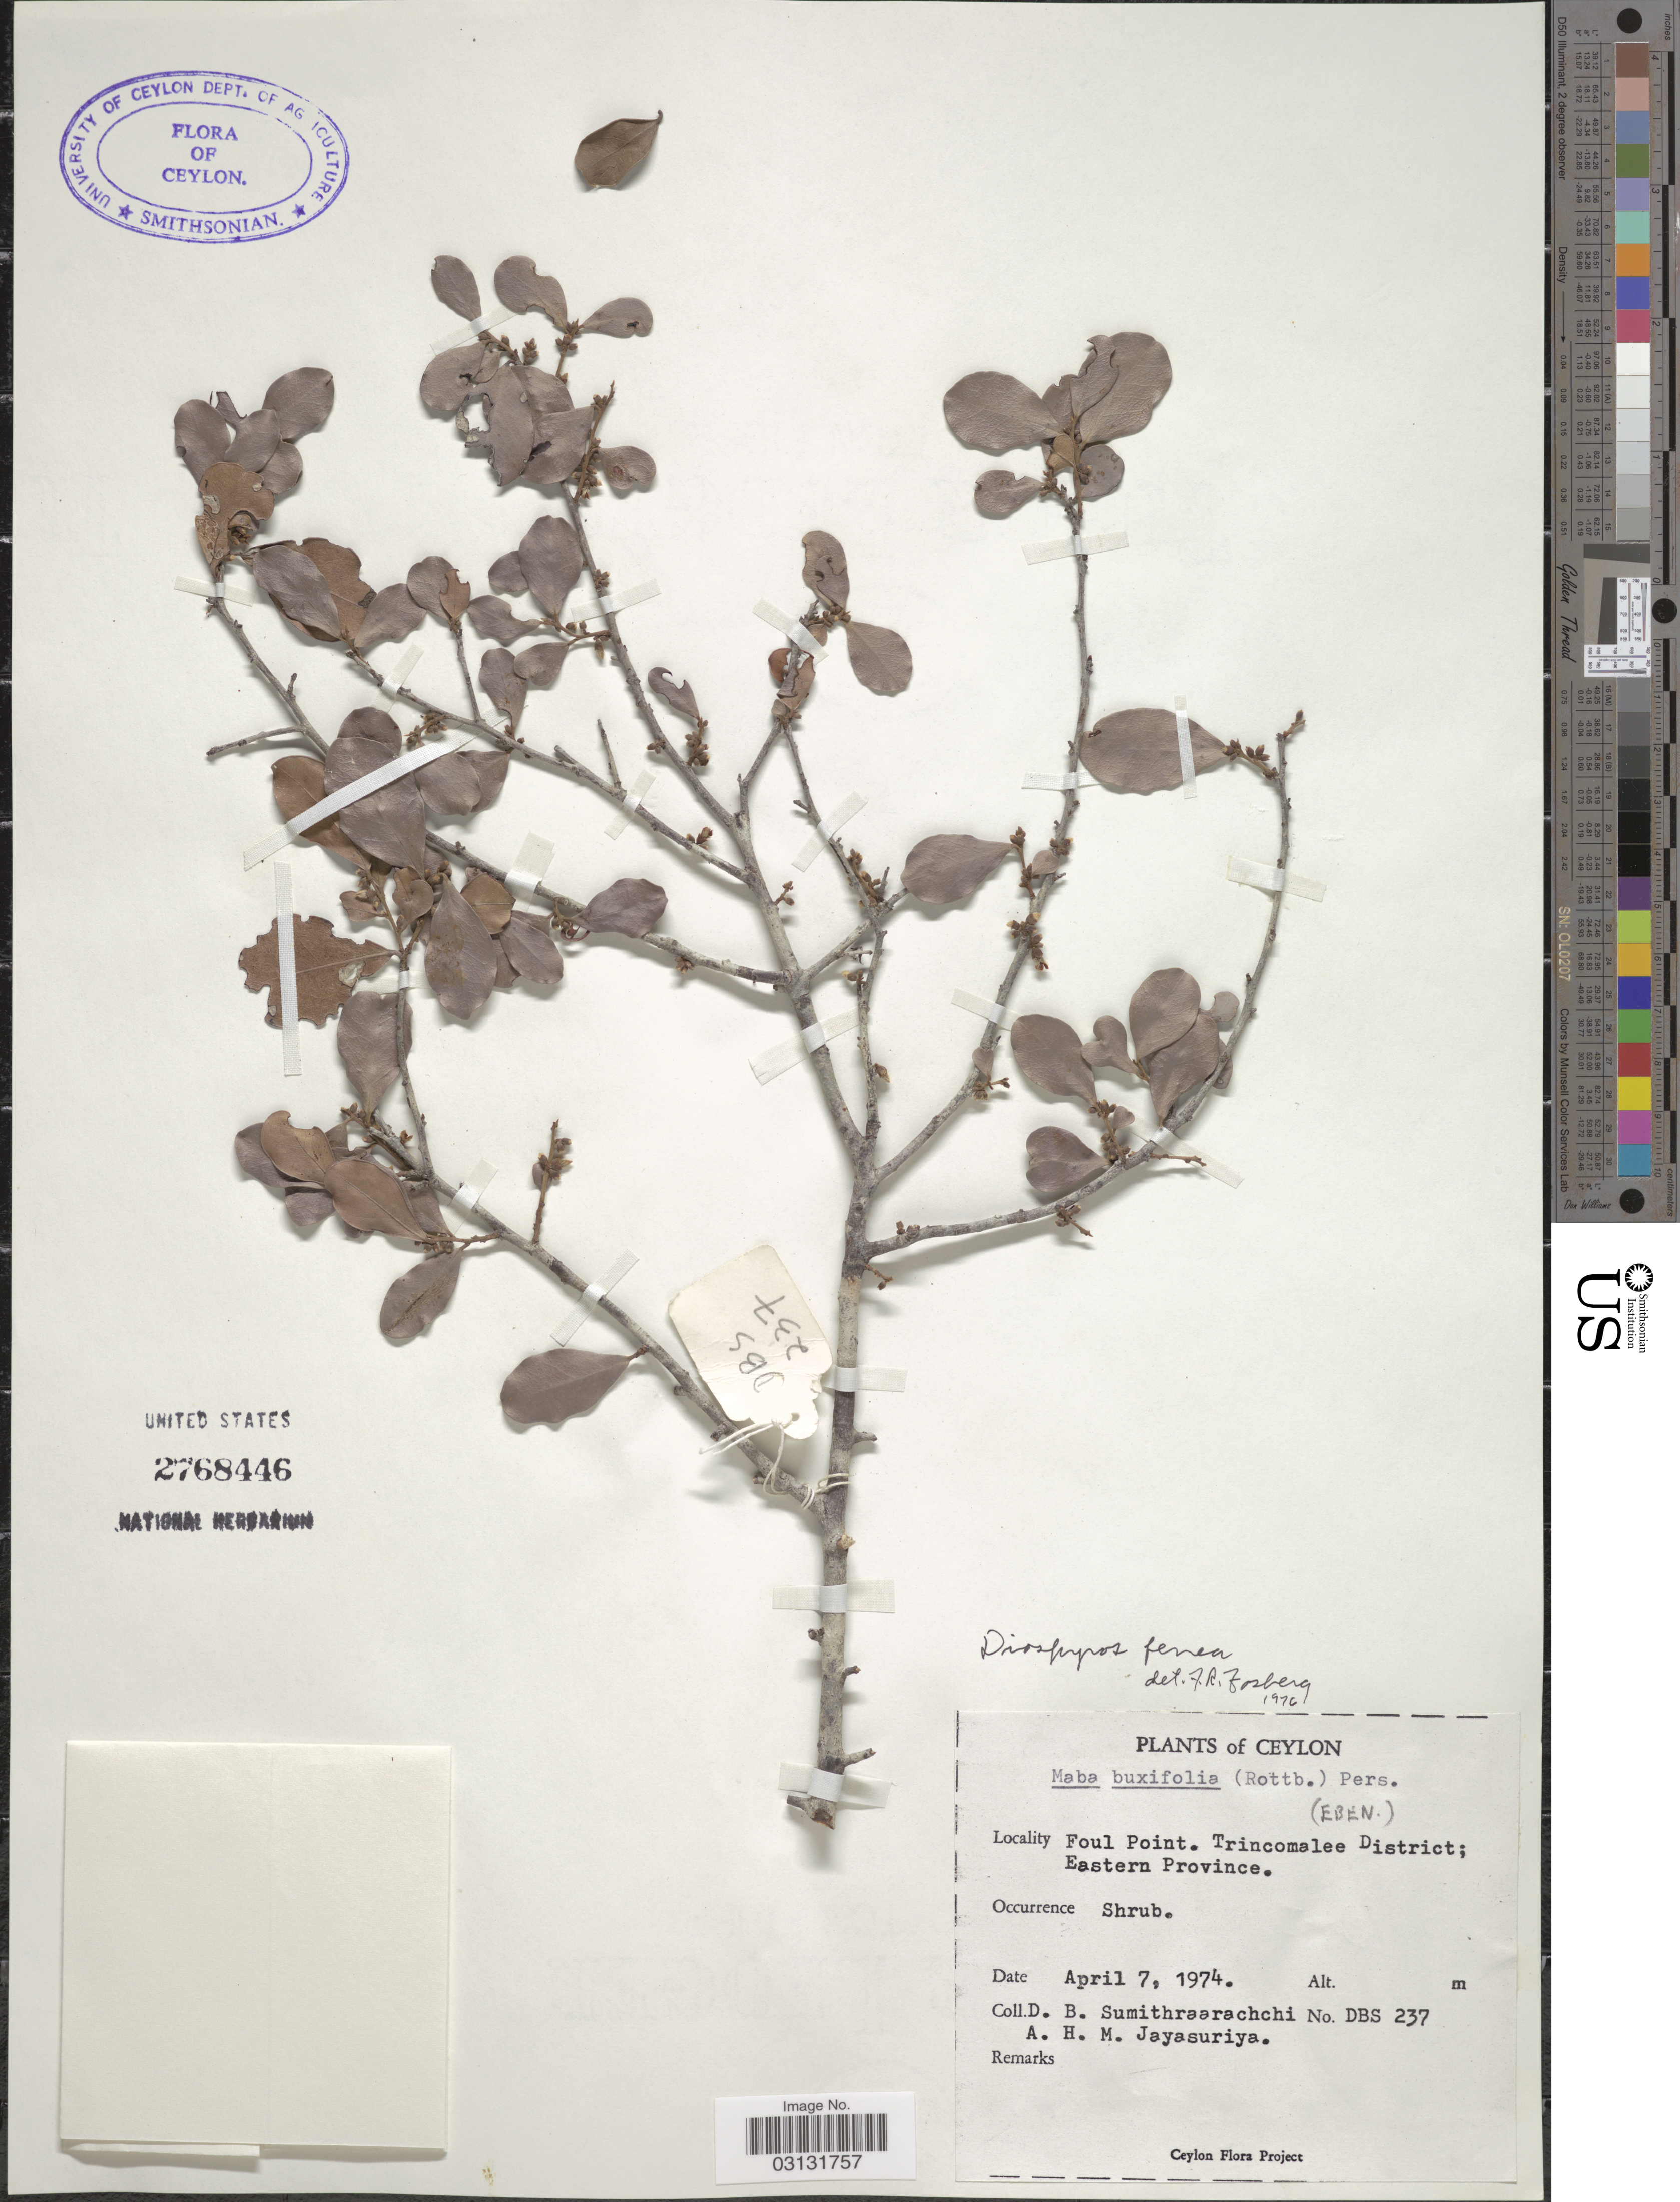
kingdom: Plantae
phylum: Tracheophyta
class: Magnoliopsida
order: Ericales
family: Ebenaceae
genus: Diospyros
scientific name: Diospyros ferrea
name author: (Willd.) Bakh.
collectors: D. B. Sumithraarachchi & A. H. Jayasuriya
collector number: DBS237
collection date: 1974-04-07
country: Sri Lanka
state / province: Eastern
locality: Ceylon. Foul Point. Trincomalee District; Eastern Province.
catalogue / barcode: US 2768446